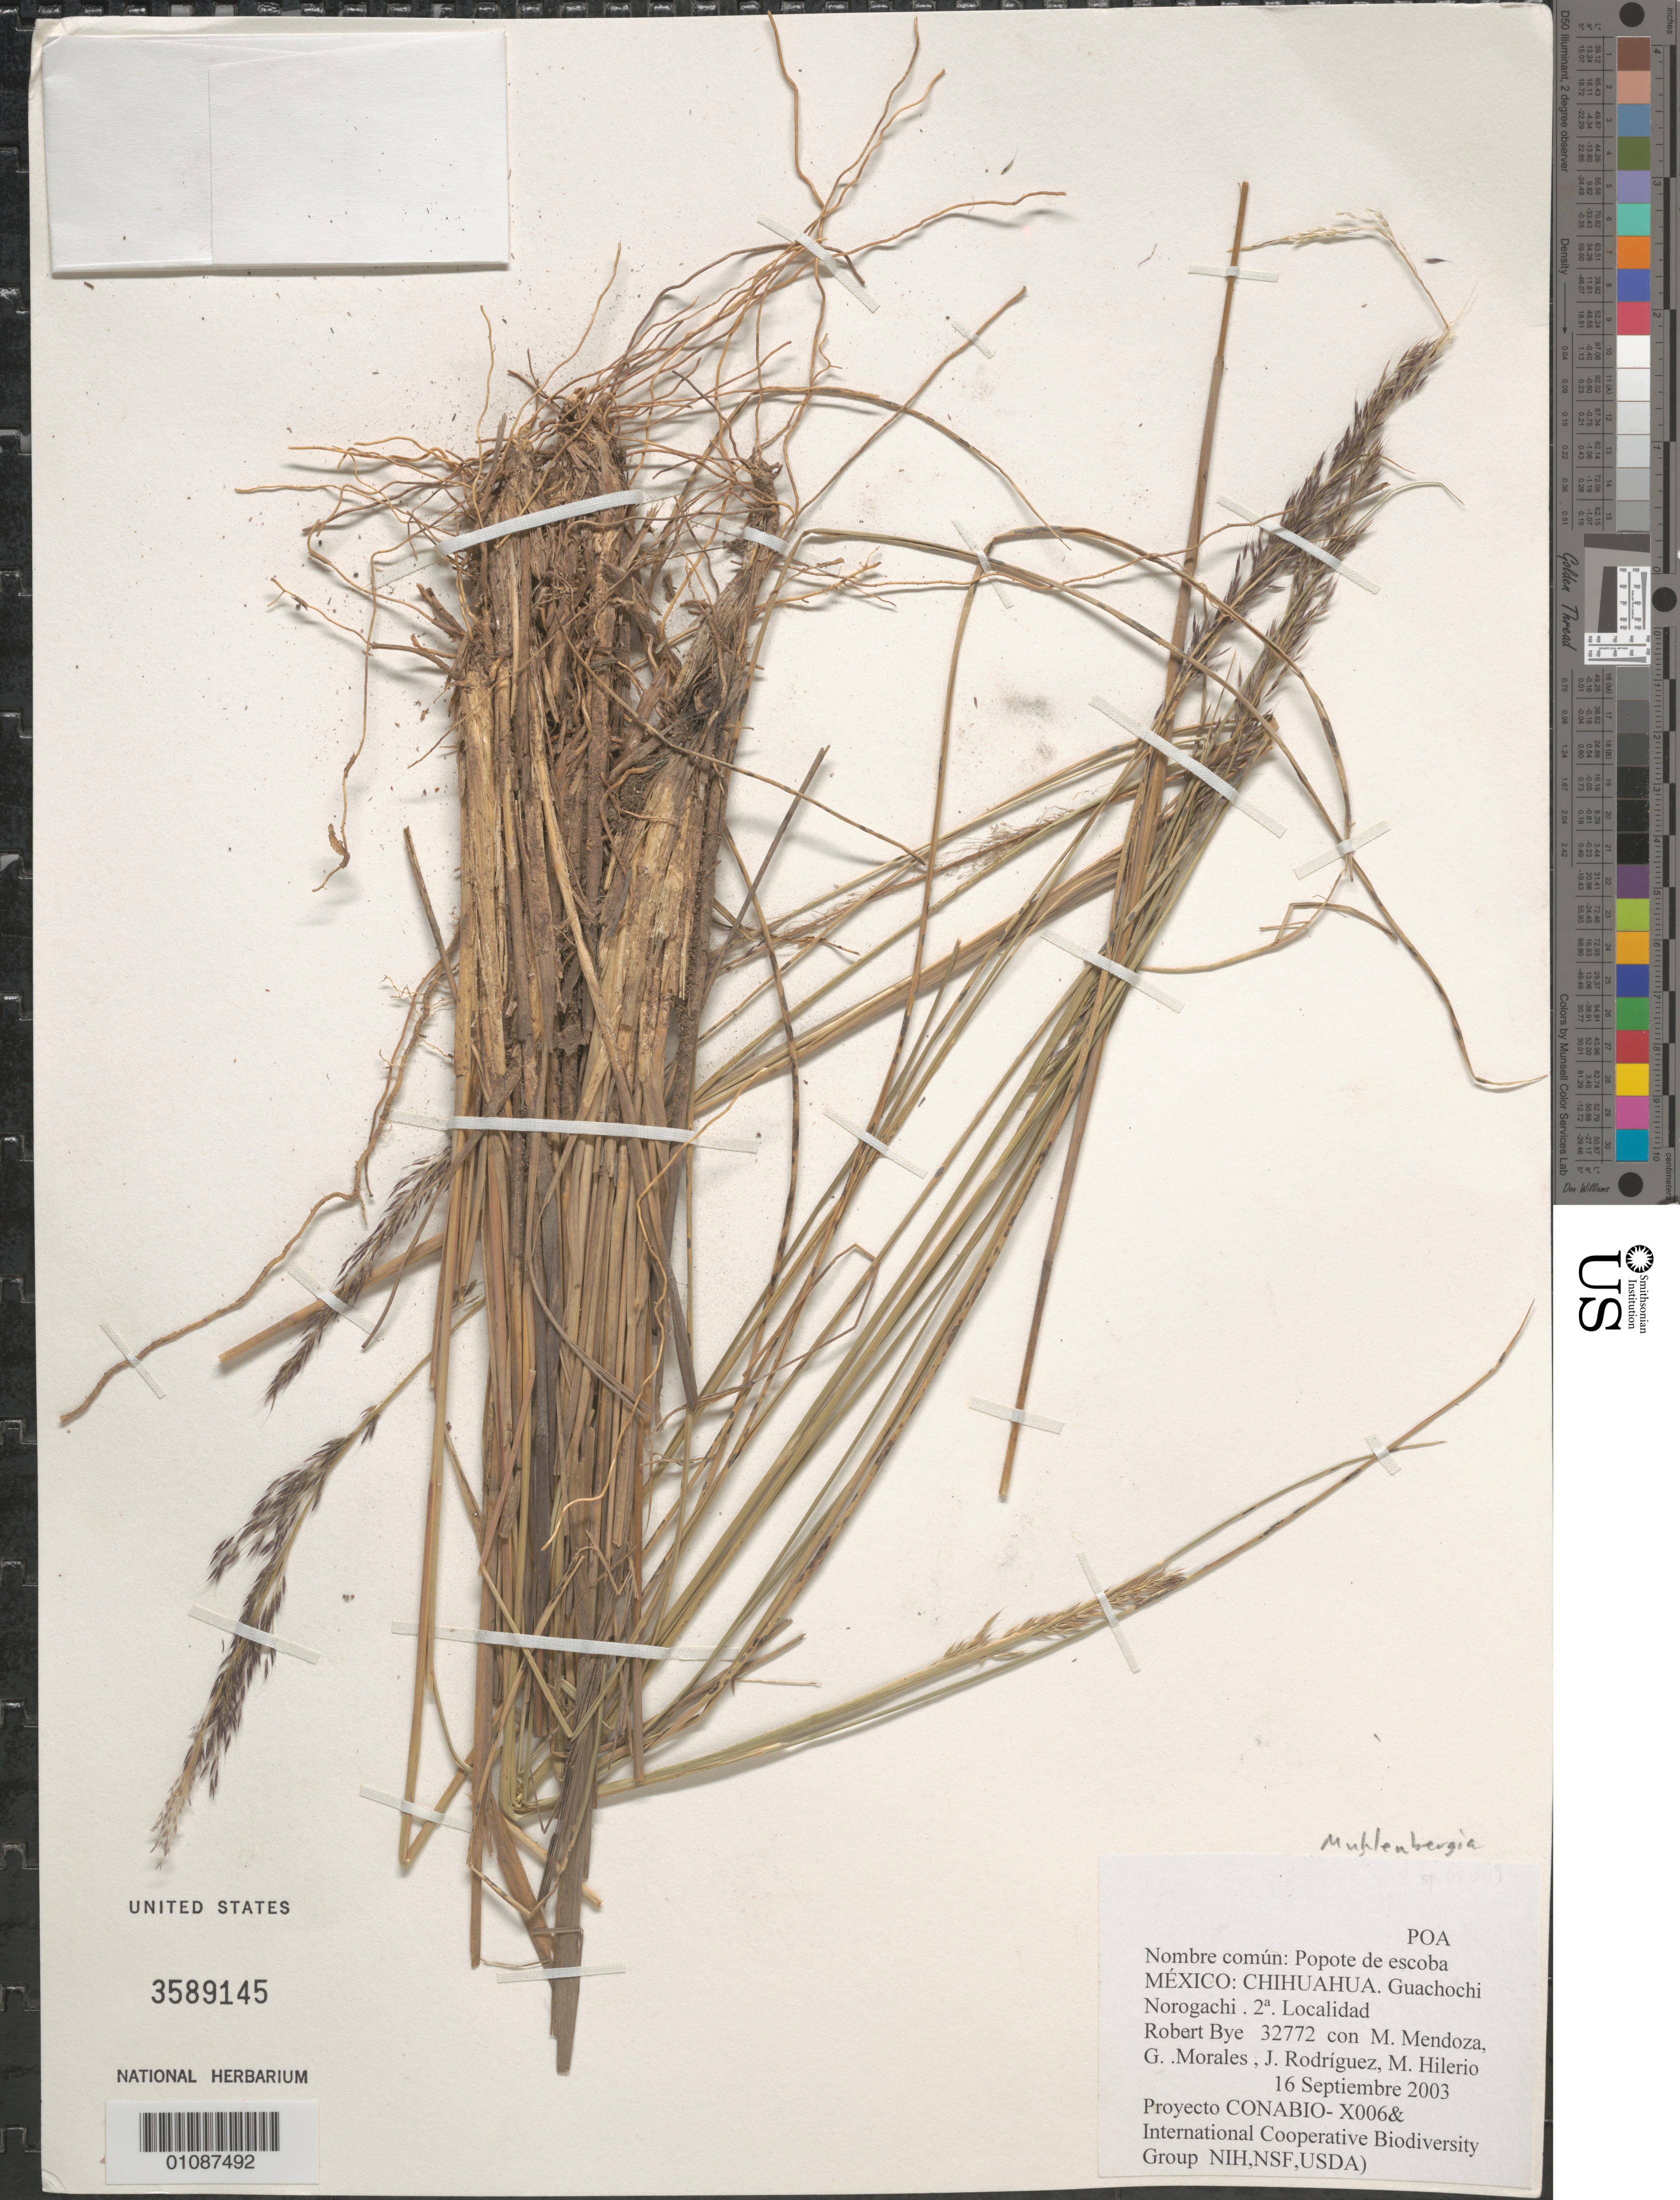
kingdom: Plantae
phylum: Tracheophyta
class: Liliopsida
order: Poales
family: Poaceae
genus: Muhlenbergia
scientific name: Muhlenbergia sp.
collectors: R. A. Bye, M. Mendoza Garcia, G. Morales, J. Rodríguez & M. Hilerio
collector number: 32772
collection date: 2003-09-16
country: Mexico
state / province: Chihuahua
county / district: Guachochi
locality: Norogachi. 2nd localidad.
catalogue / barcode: US 3589145